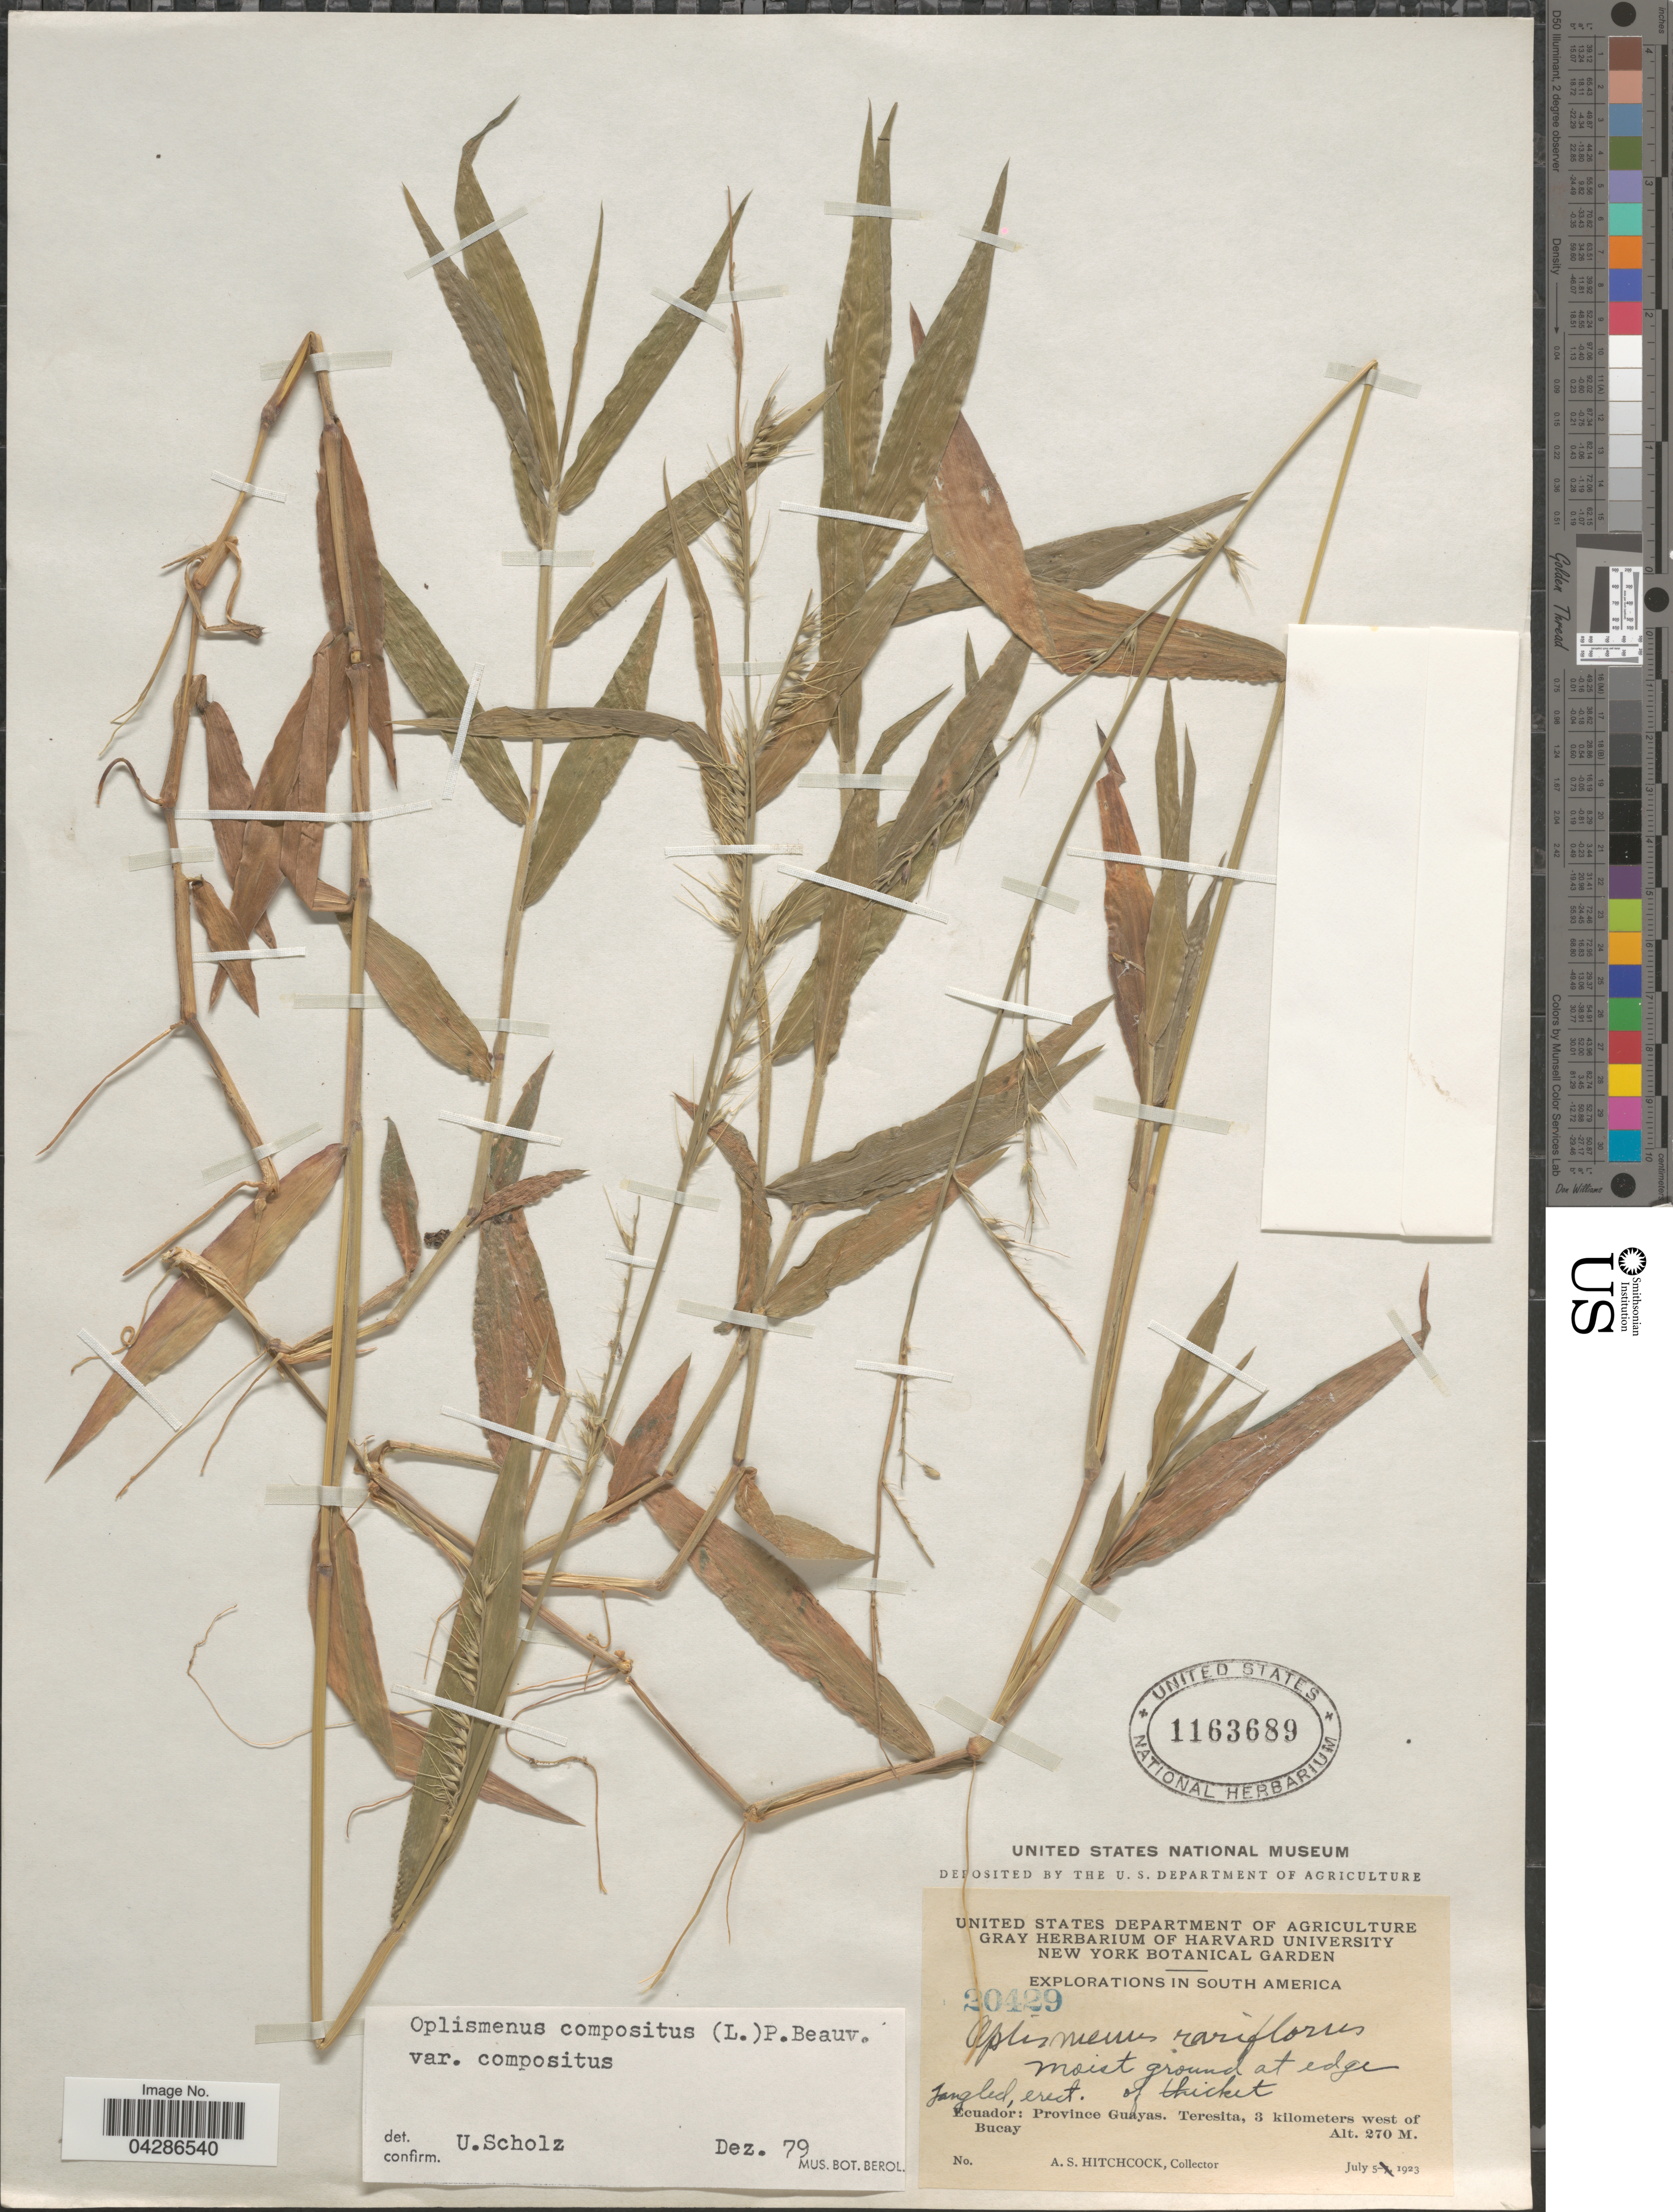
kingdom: Plantae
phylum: Tracheophyta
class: Liliopsida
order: Poales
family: Poaceae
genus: Oplismenus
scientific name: Oplismenus burmannii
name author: (Retz.) P. Beauv.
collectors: A. S. Hitchcock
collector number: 20429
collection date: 1923-07-05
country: Ecuador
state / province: Guayas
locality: Explorations in South America. Teresita, 3 kilometers west of Bucay.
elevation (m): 270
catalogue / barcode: US 1163689